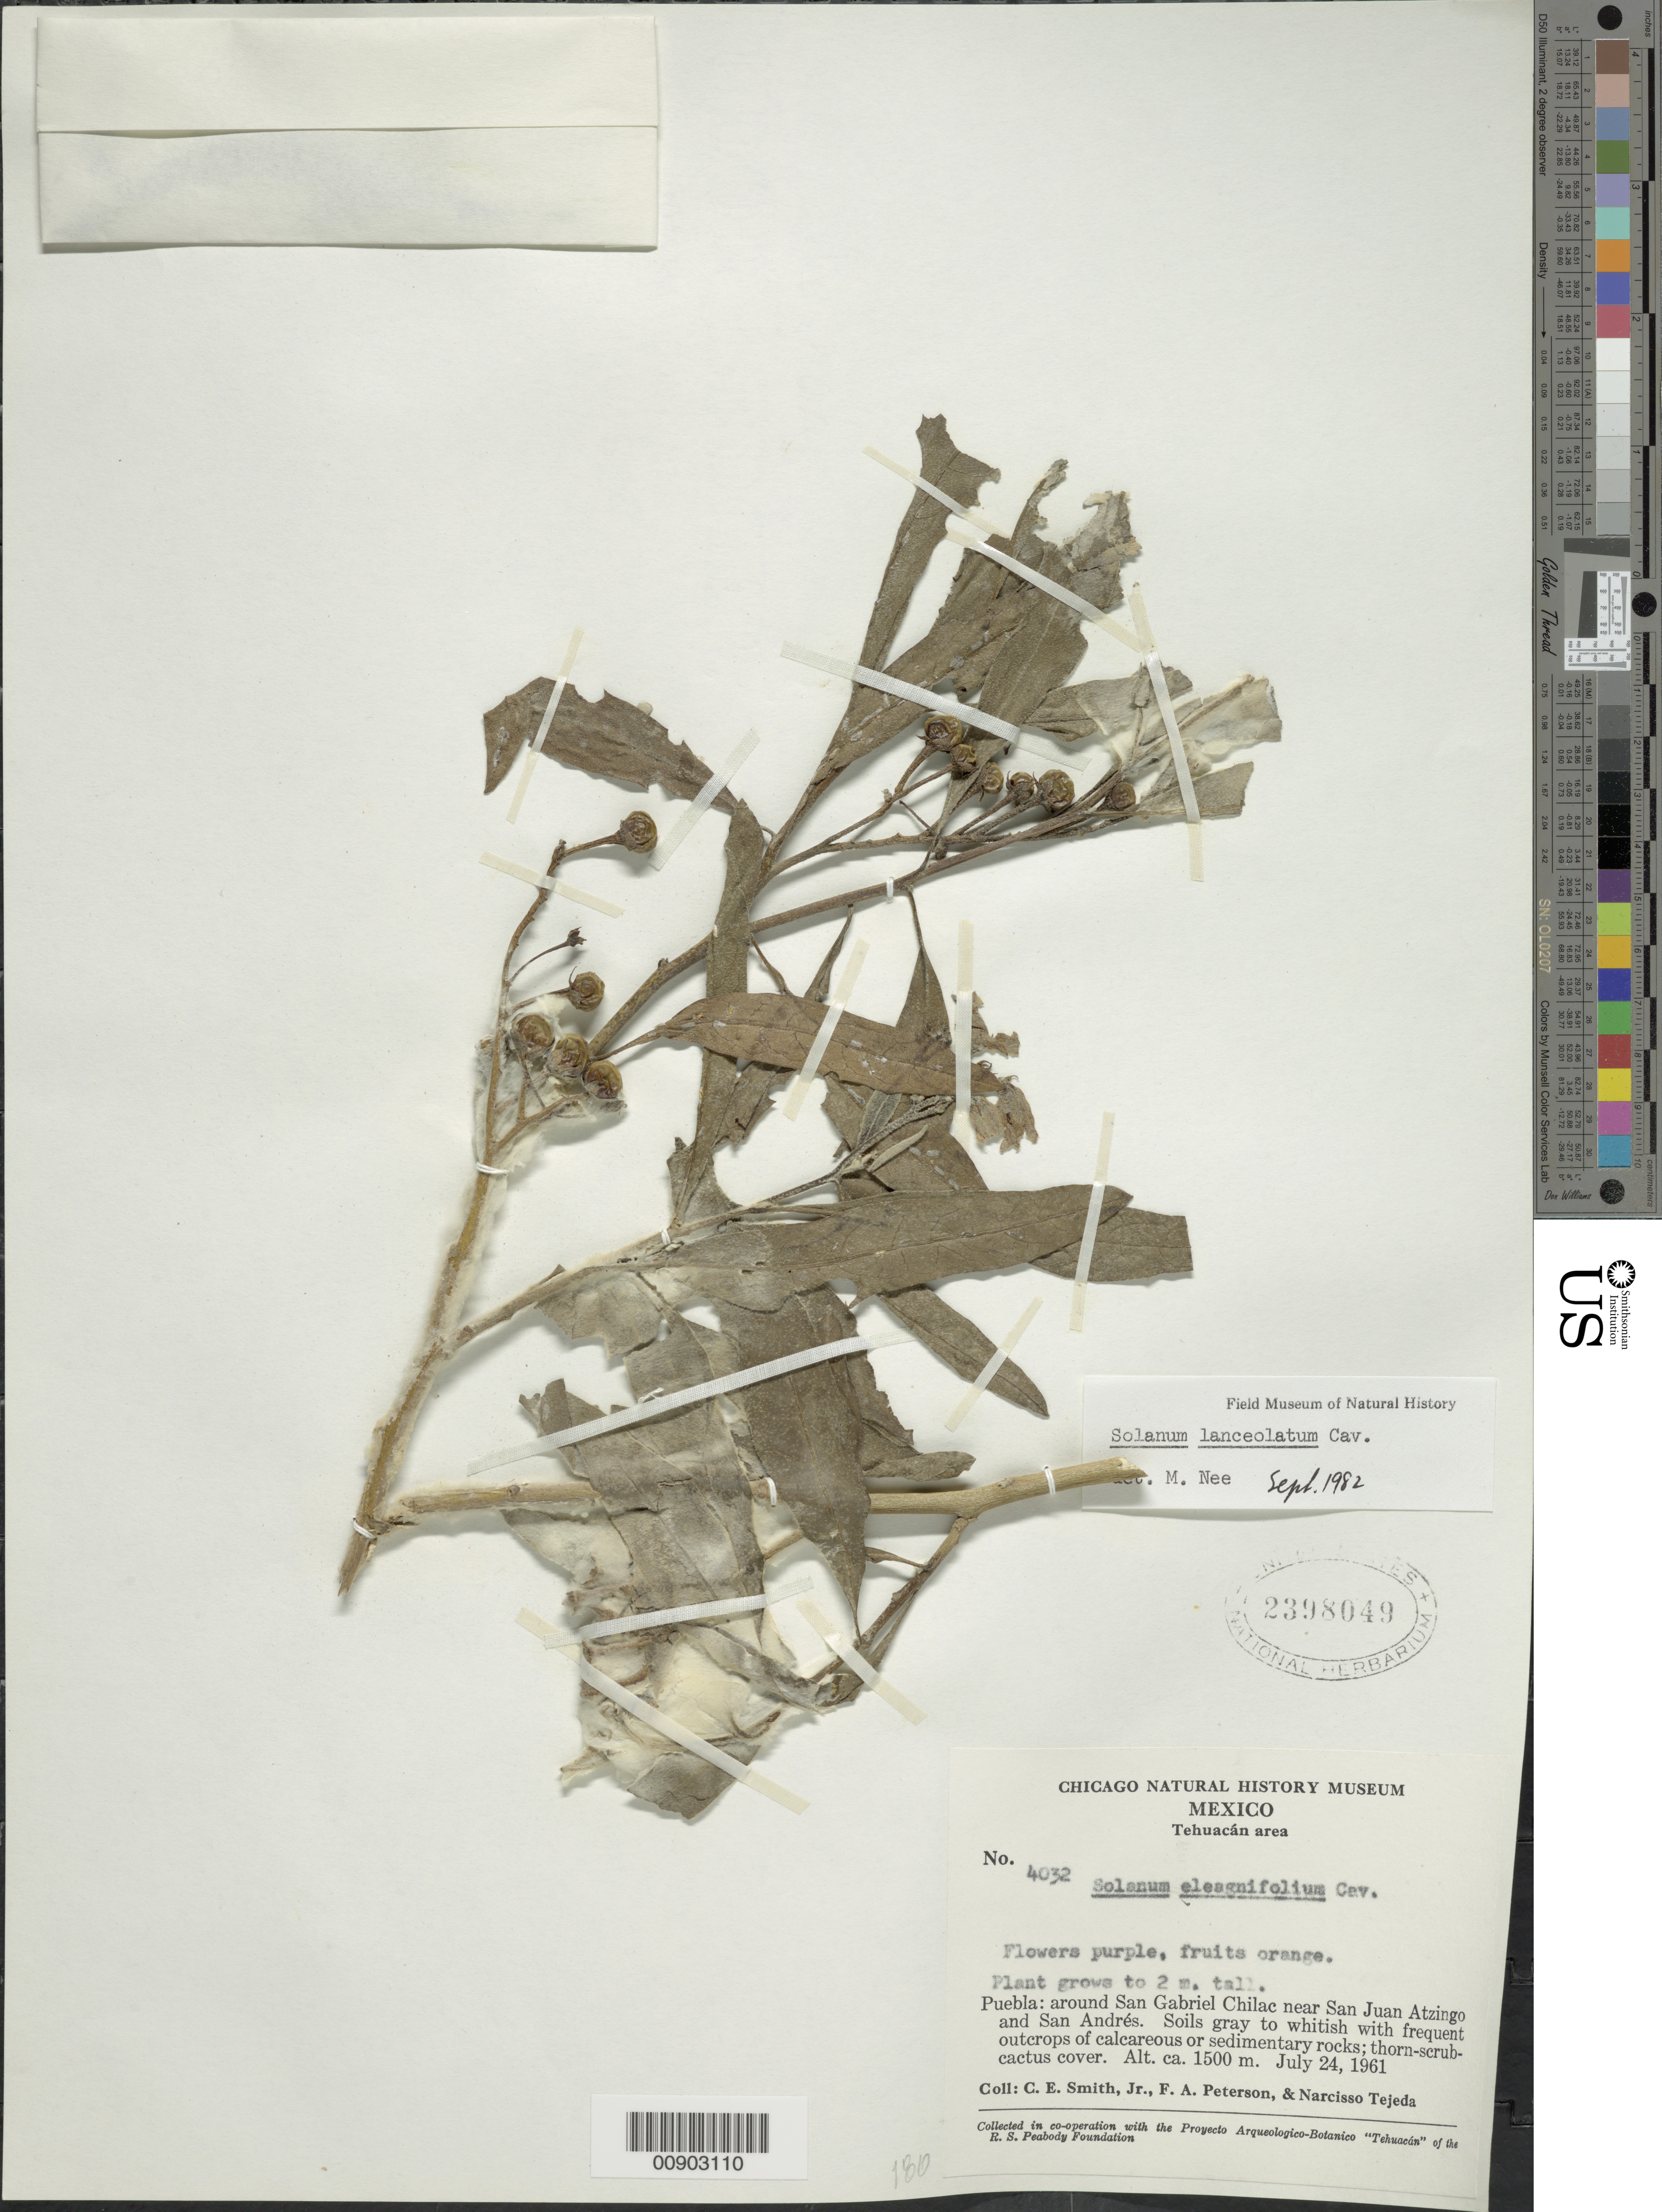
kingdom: Plantae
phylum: Tracheophyta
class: Magnoliopsida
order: Solanales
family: Solanaceae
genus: Solanum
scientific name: Solanum lanceolatum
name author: Cav.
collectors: C. E. Smith Jr., F. A. Peterson & N. Tejeda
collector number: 4032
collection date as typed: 24 Jul 1961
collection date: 1961-07-24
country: Mexico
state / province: Puebla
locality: Around San Gabriel Chilac near San Juan Atzingo and San Andrés.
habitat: Soils gray to whitish with frequent outcrops of calcareous or sedimentary rocks; thorn-scrub-cactus cover.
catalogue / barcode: US 2398049